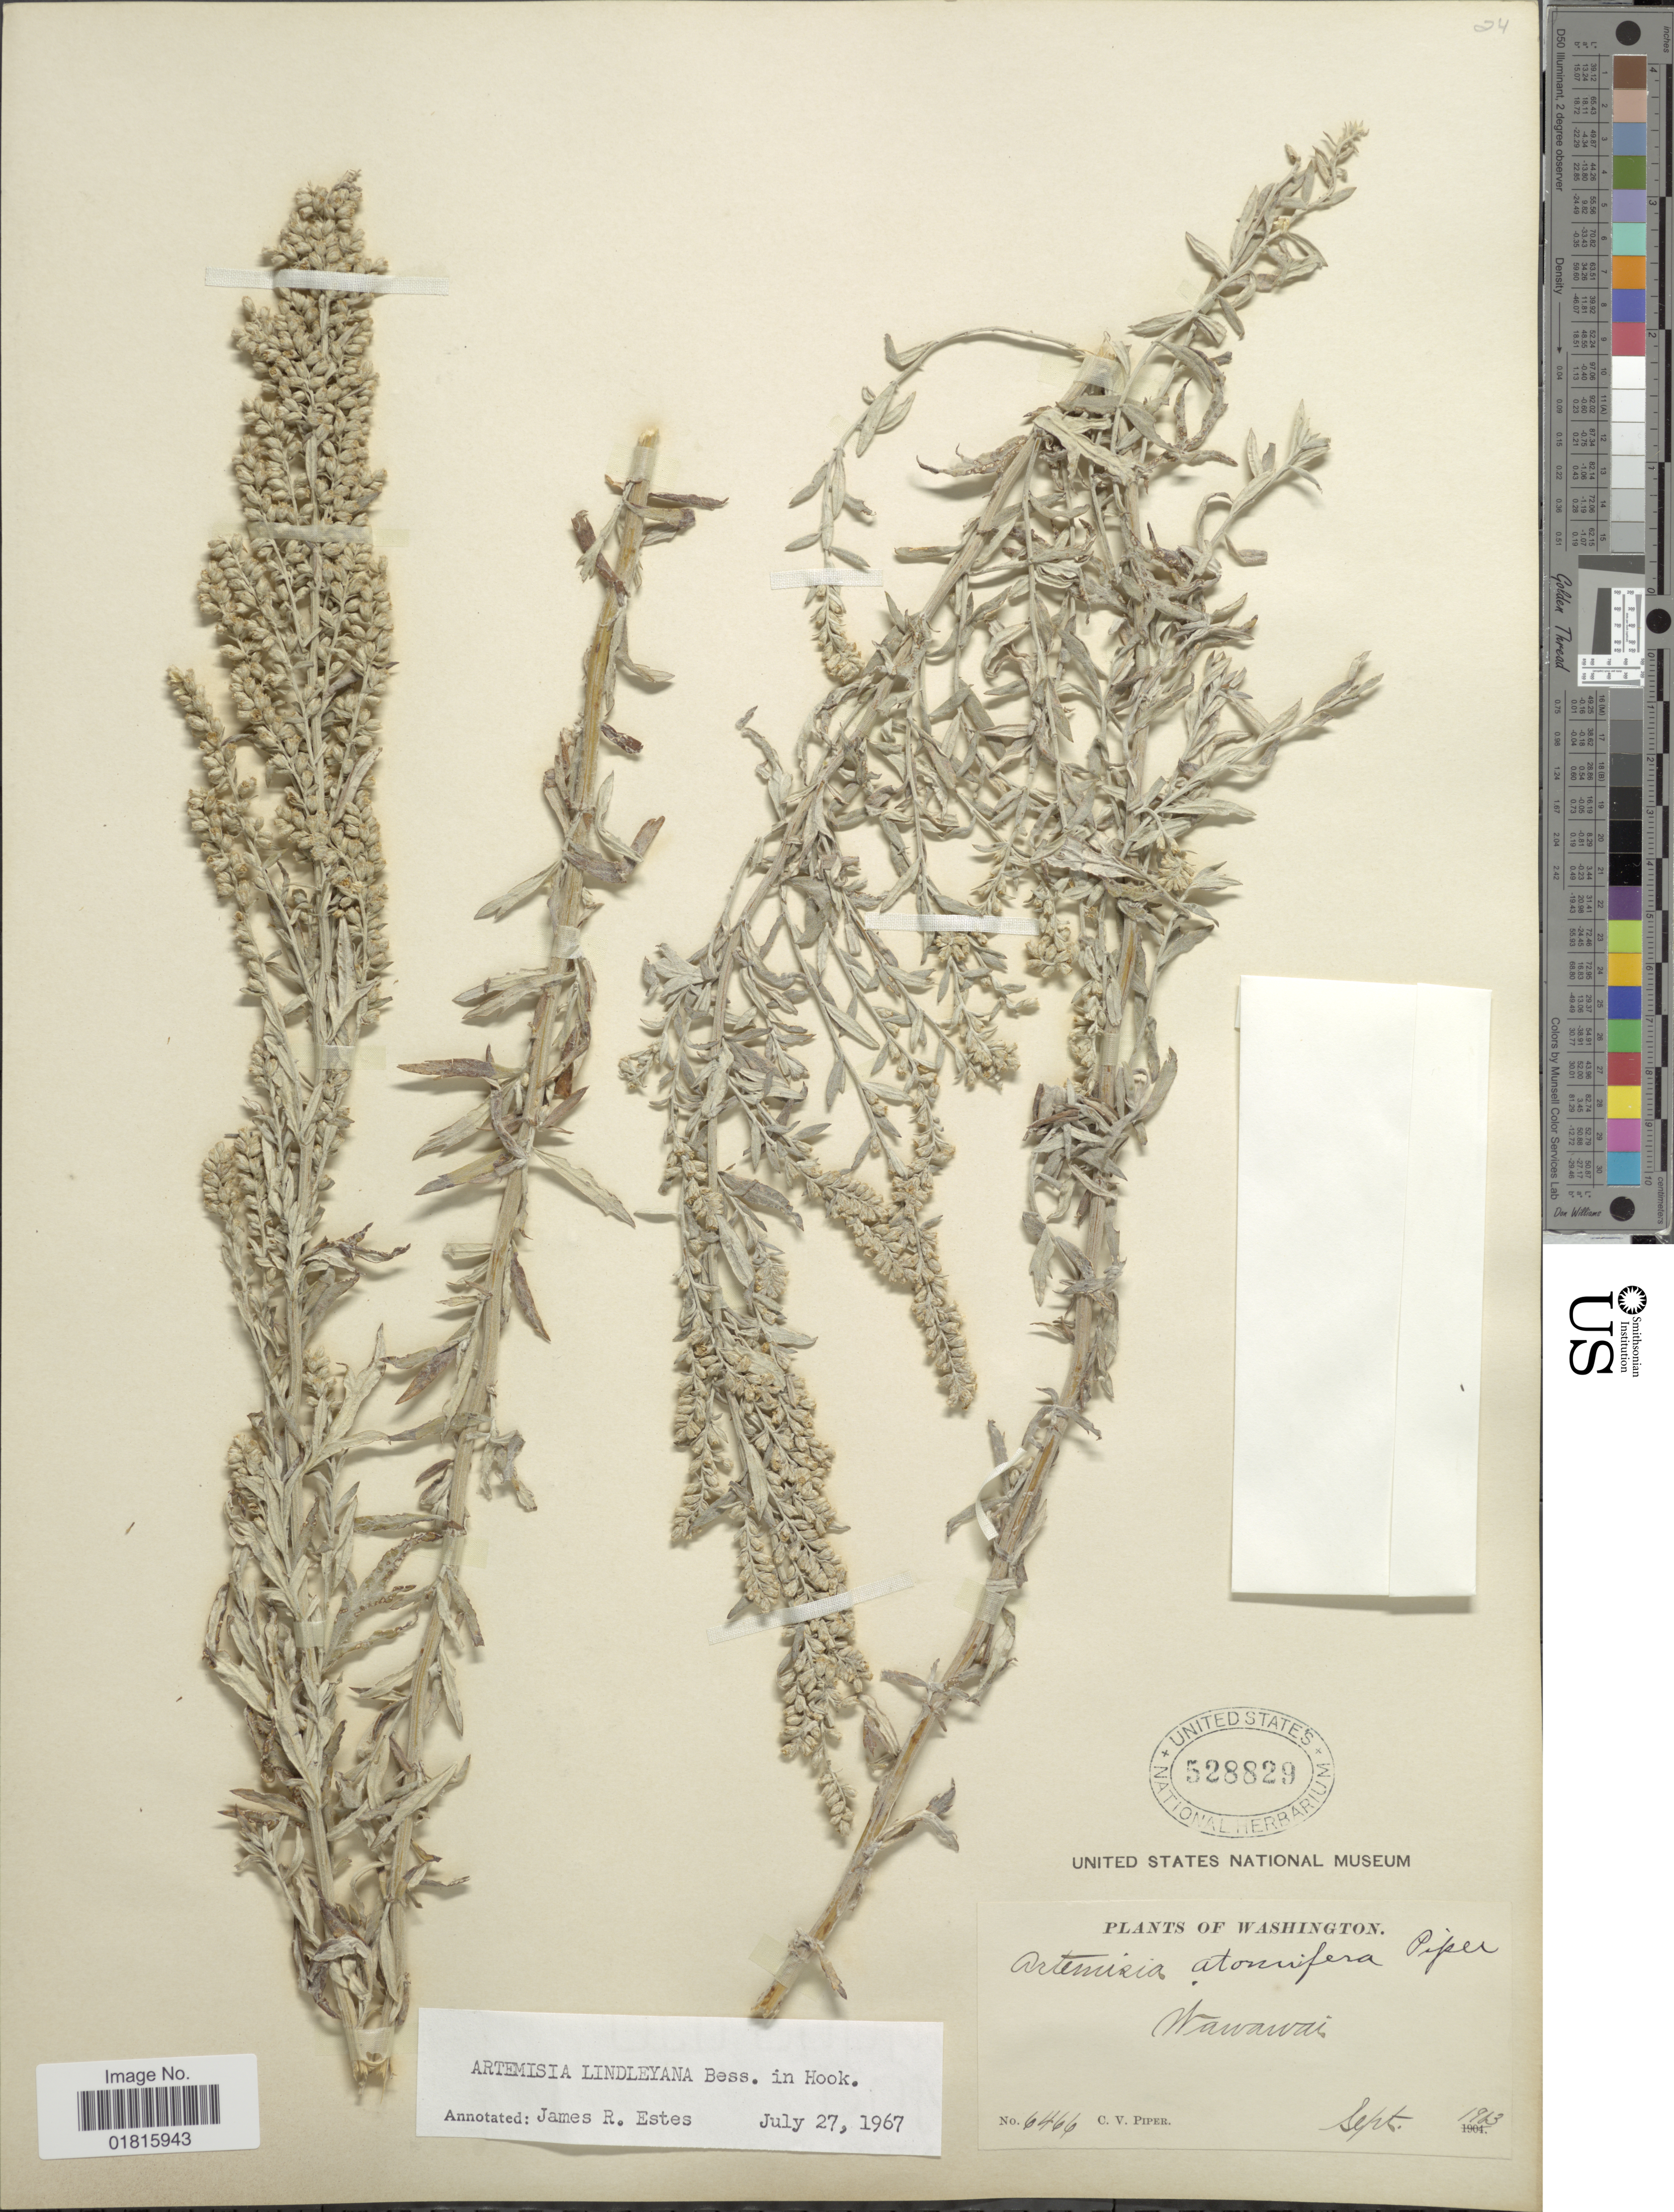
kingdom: Plantae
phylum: Tracheophyta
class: Magnoliopsida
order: Asterales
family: Asteraceae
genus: Artemisia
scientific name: Artemisia lindleyana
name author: Besser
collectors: C. V. Piper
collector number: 6466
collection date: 1903-09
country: United States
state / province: Washington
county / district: Whitman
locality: Wawawai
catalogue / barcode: US 528829